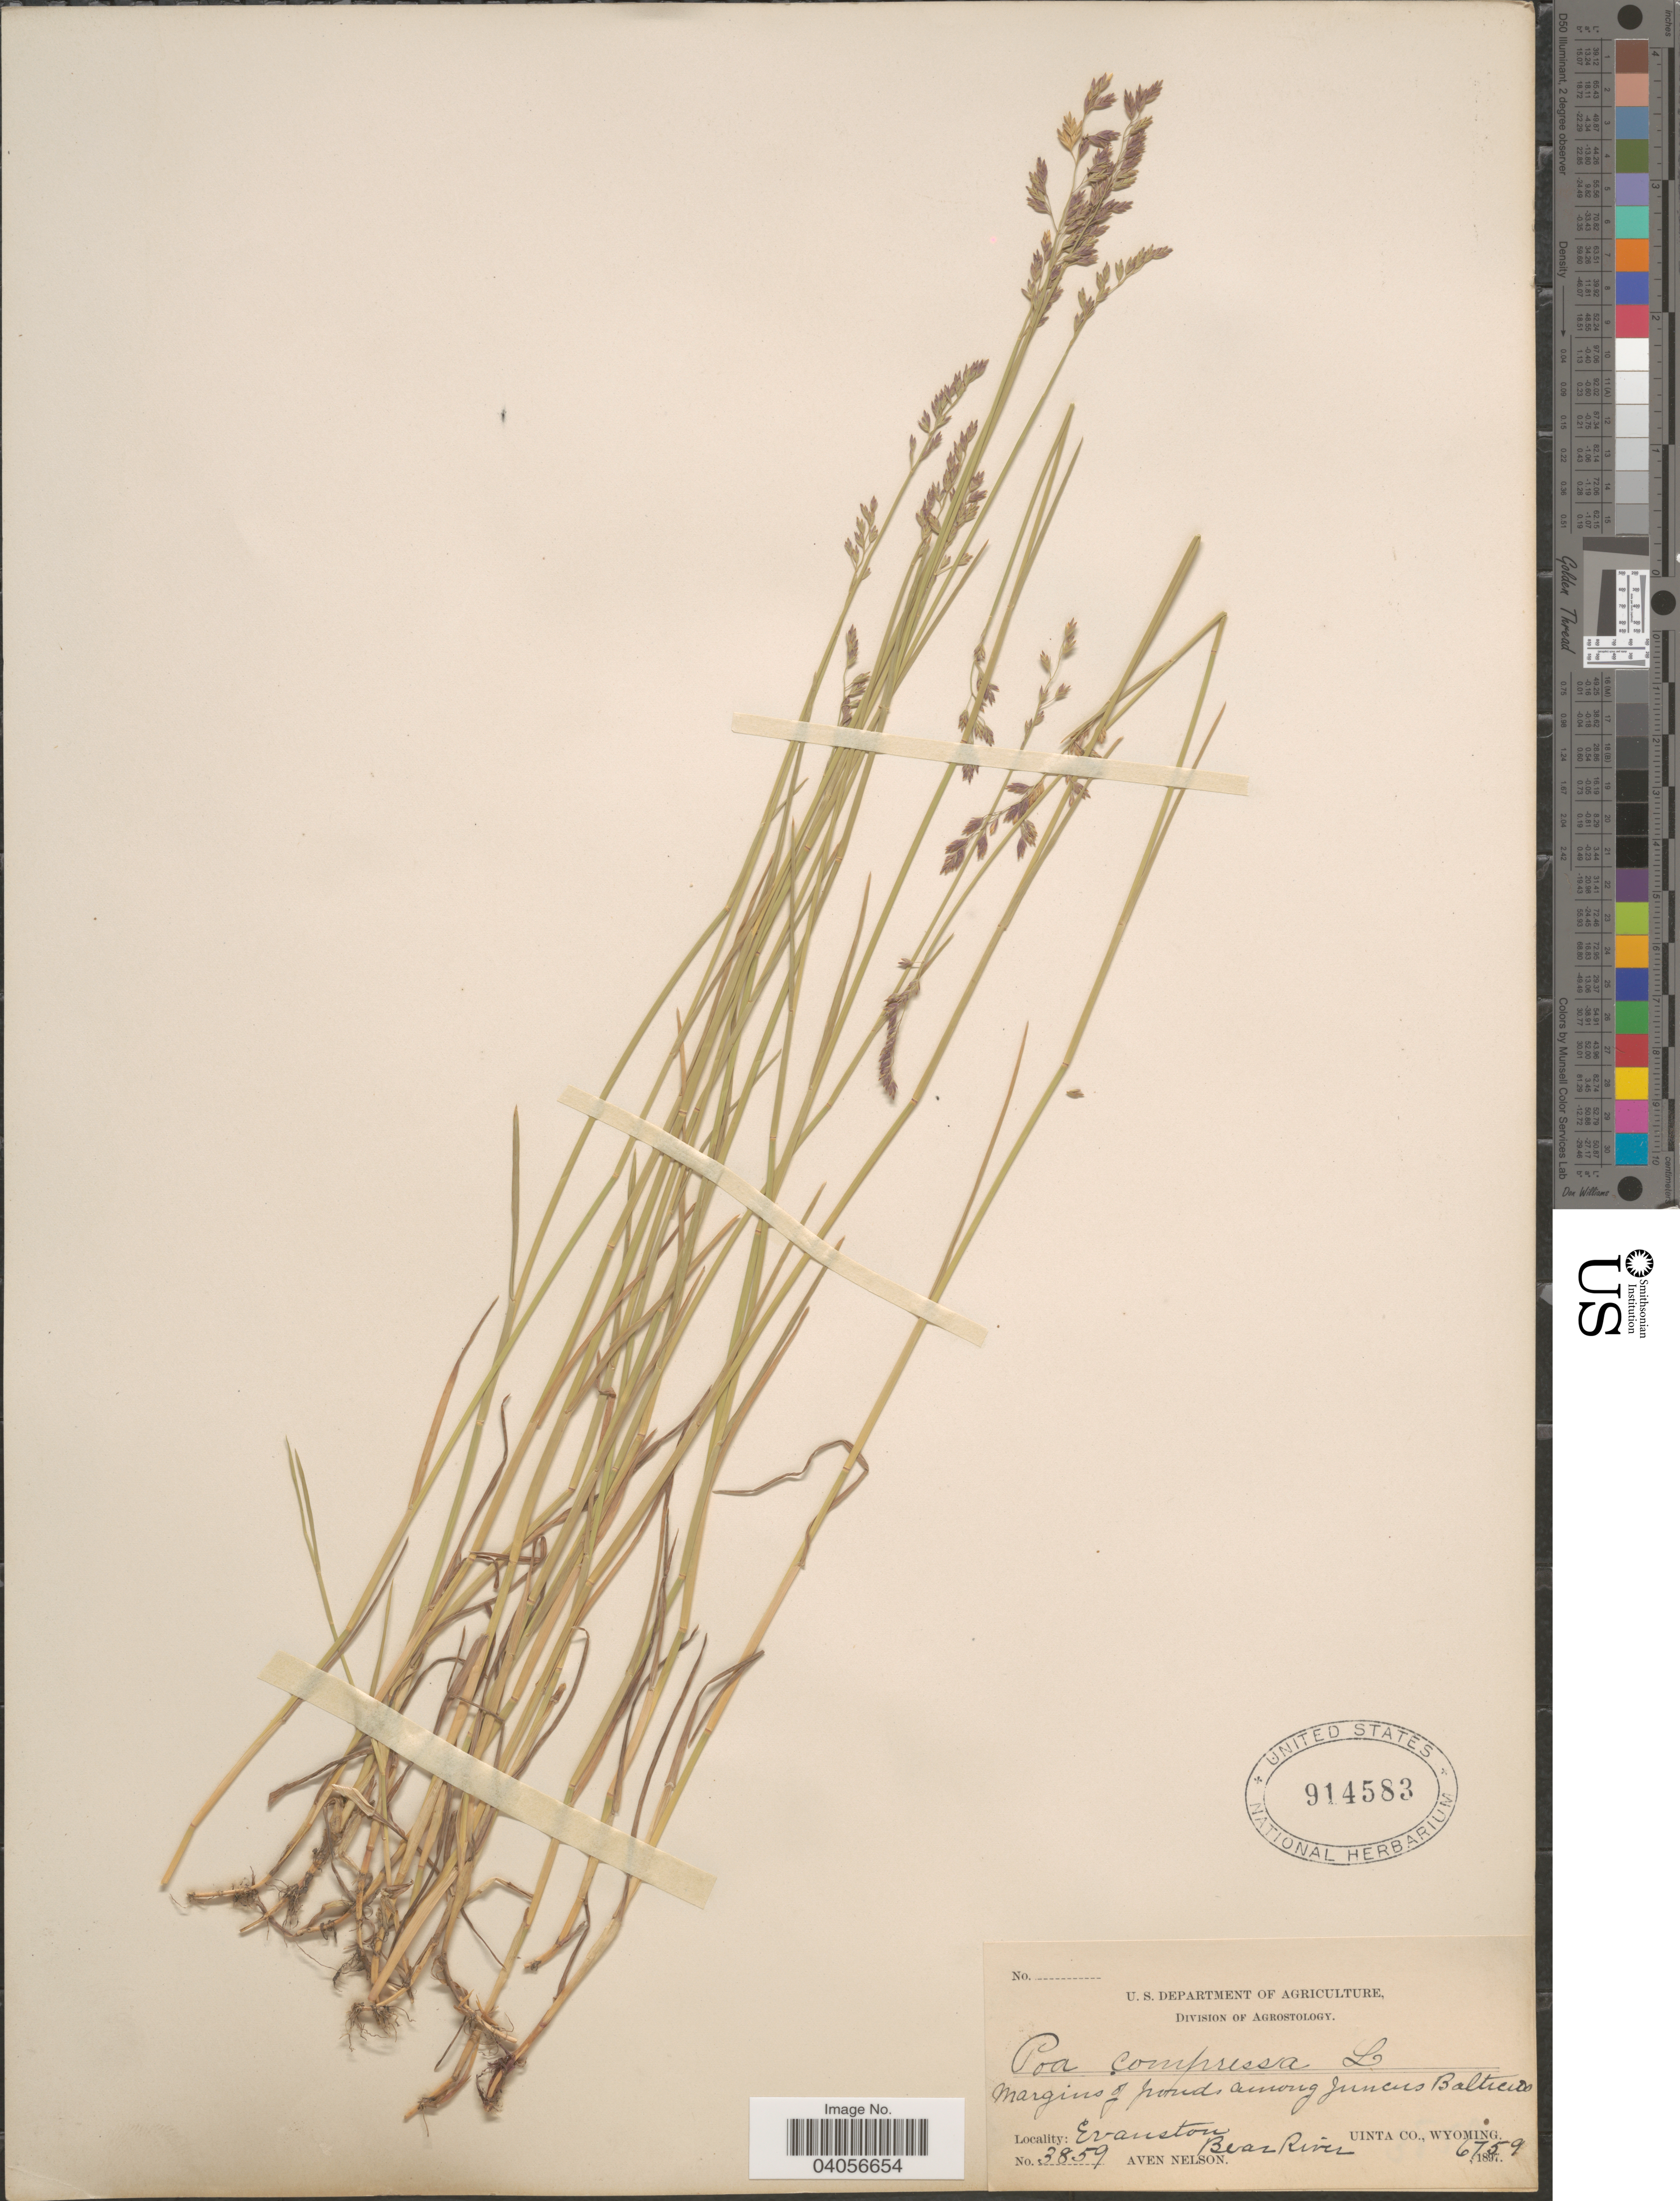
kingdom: Plantae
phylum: Tracheophyta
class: Liliopsida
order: Poales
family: Poaceae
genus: Poa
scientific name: Poa compressa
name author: L.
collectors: A. Nelson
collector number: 3859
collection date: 1897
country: United States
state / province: Wyoming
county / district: Uinta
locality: Evanston. Bear River. Uinta Co.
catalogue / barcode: US 914583